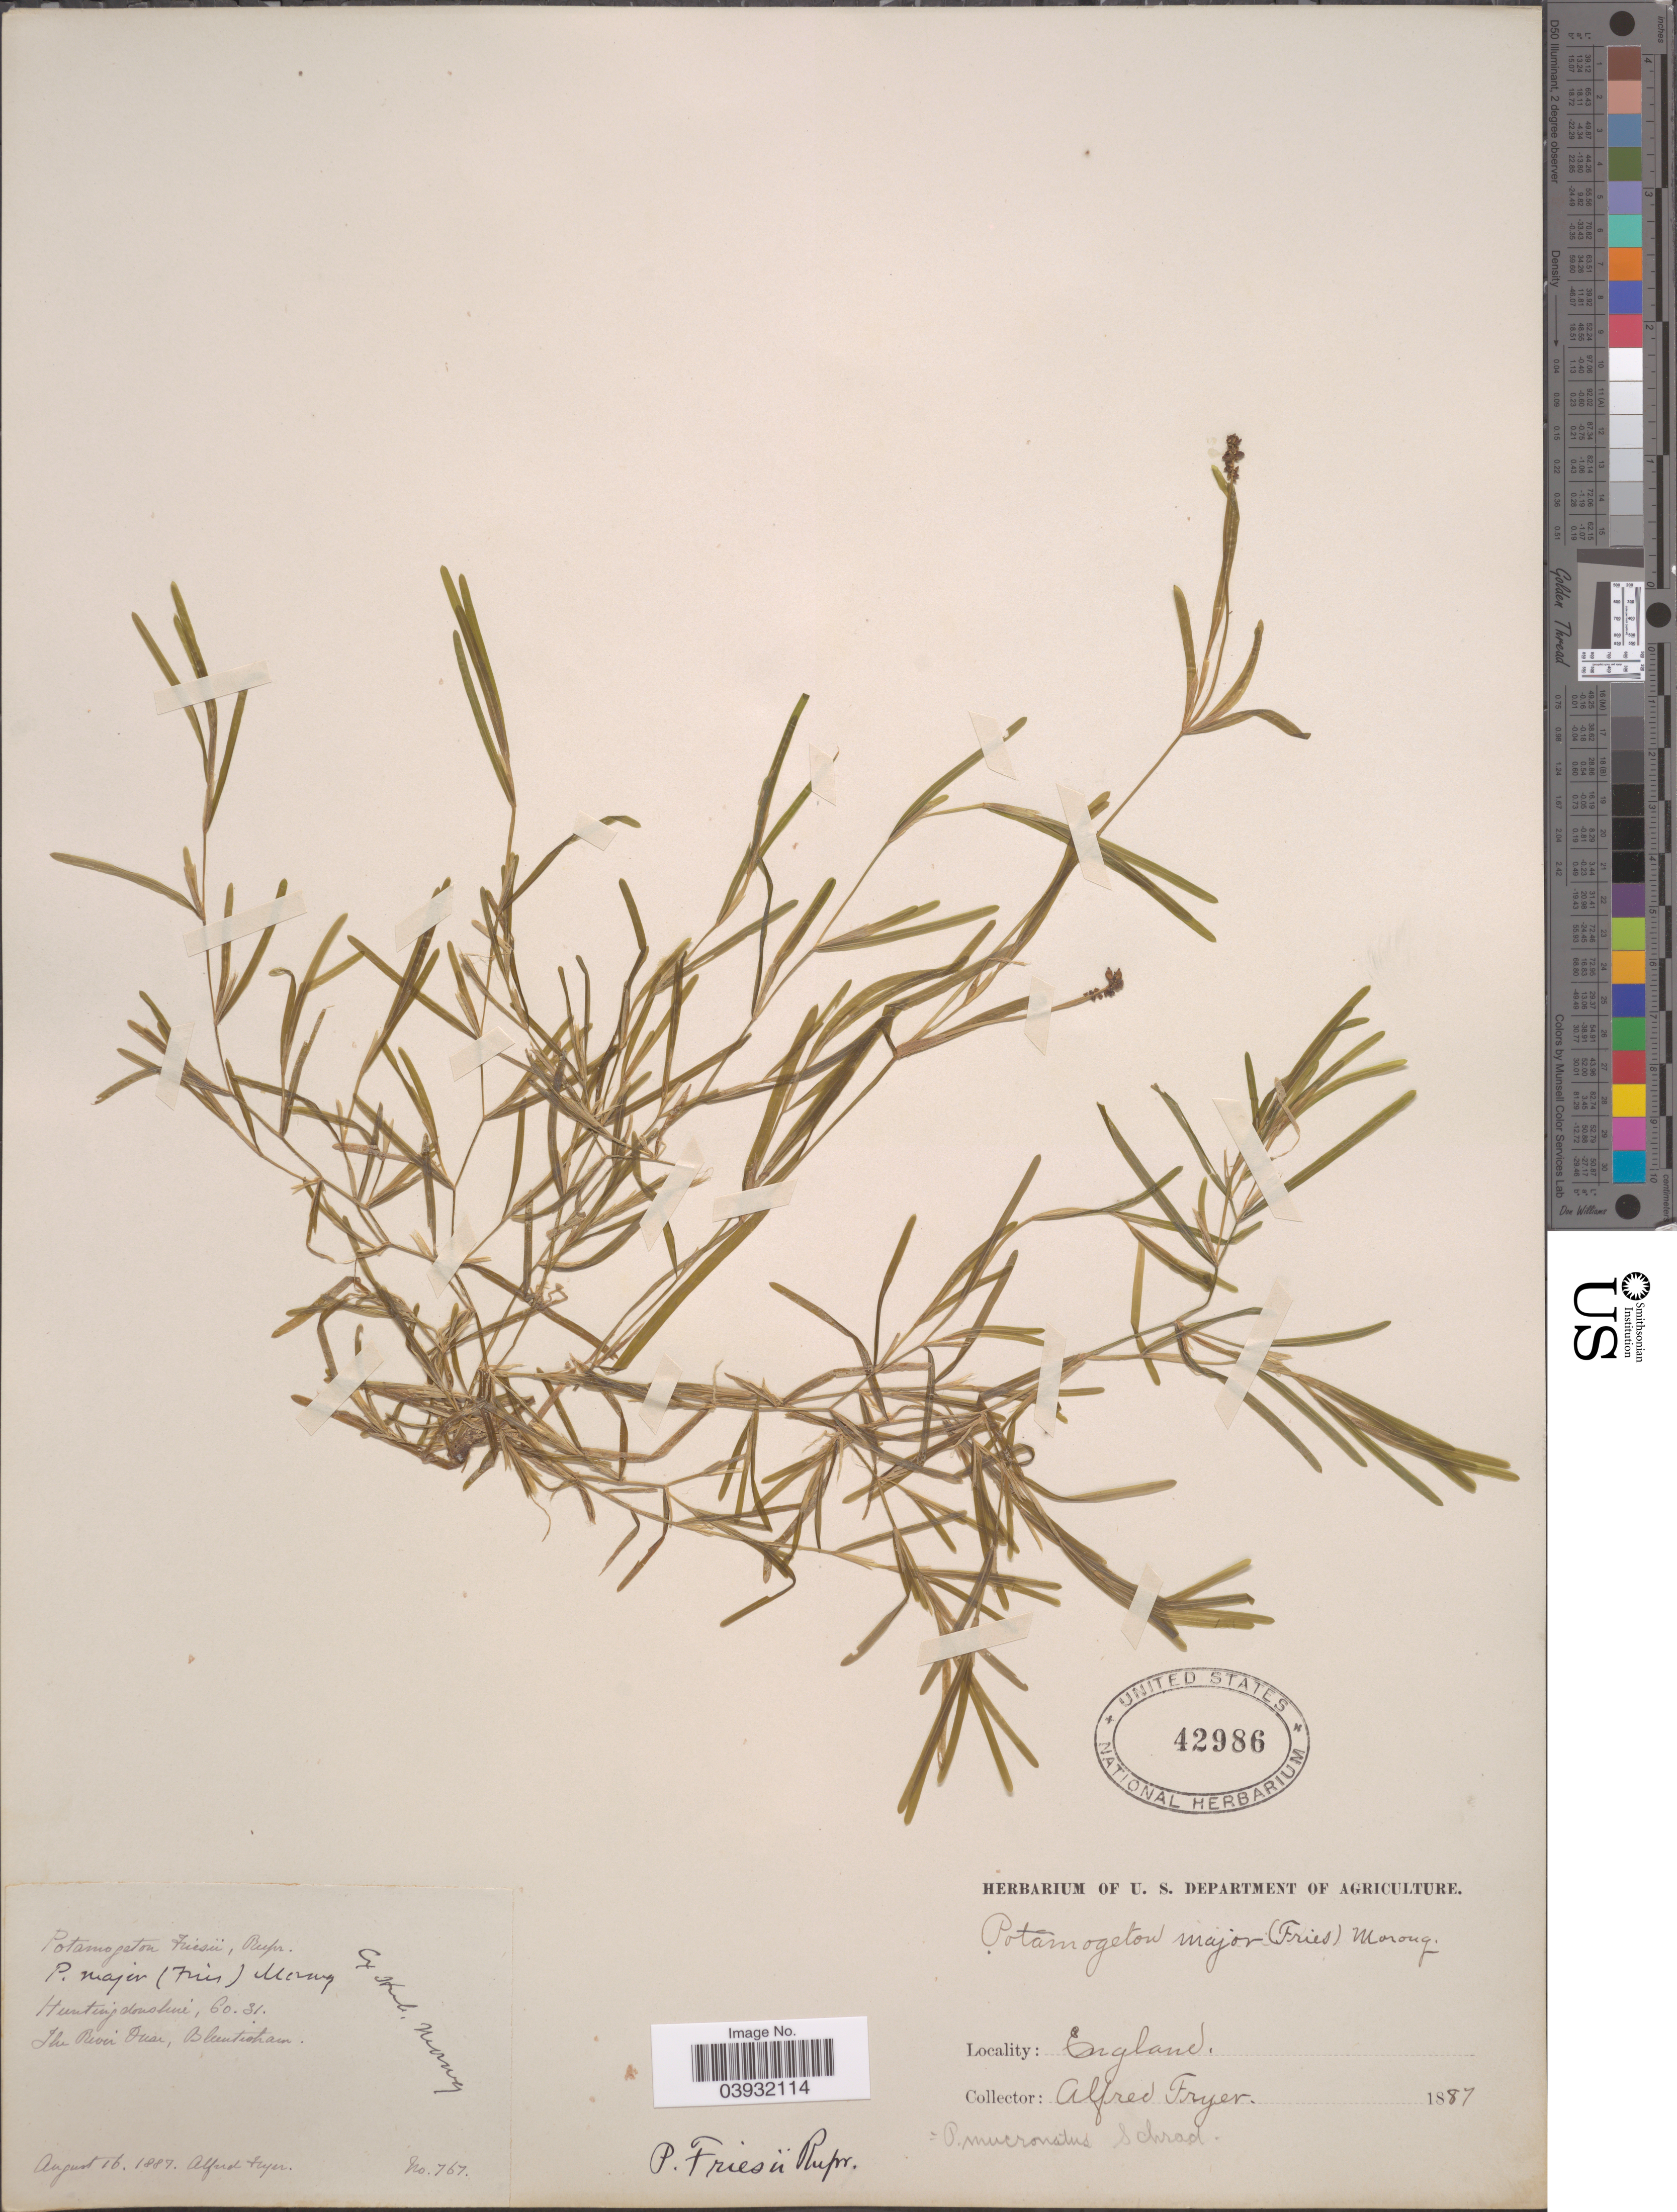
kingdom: Plantae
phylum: Tracheophyta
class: Liliopsida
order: Alismatales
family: Potamogetonaceae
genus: Potamogeton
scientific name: Potamogeton friesii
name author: Rupr.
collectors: A. Fryer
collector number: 767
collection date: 1887-08-16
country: United Kingdom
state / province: England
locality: Huntingdonshire, Co. 31. The River Ouse, Bluntisham.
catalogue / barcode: US 42986